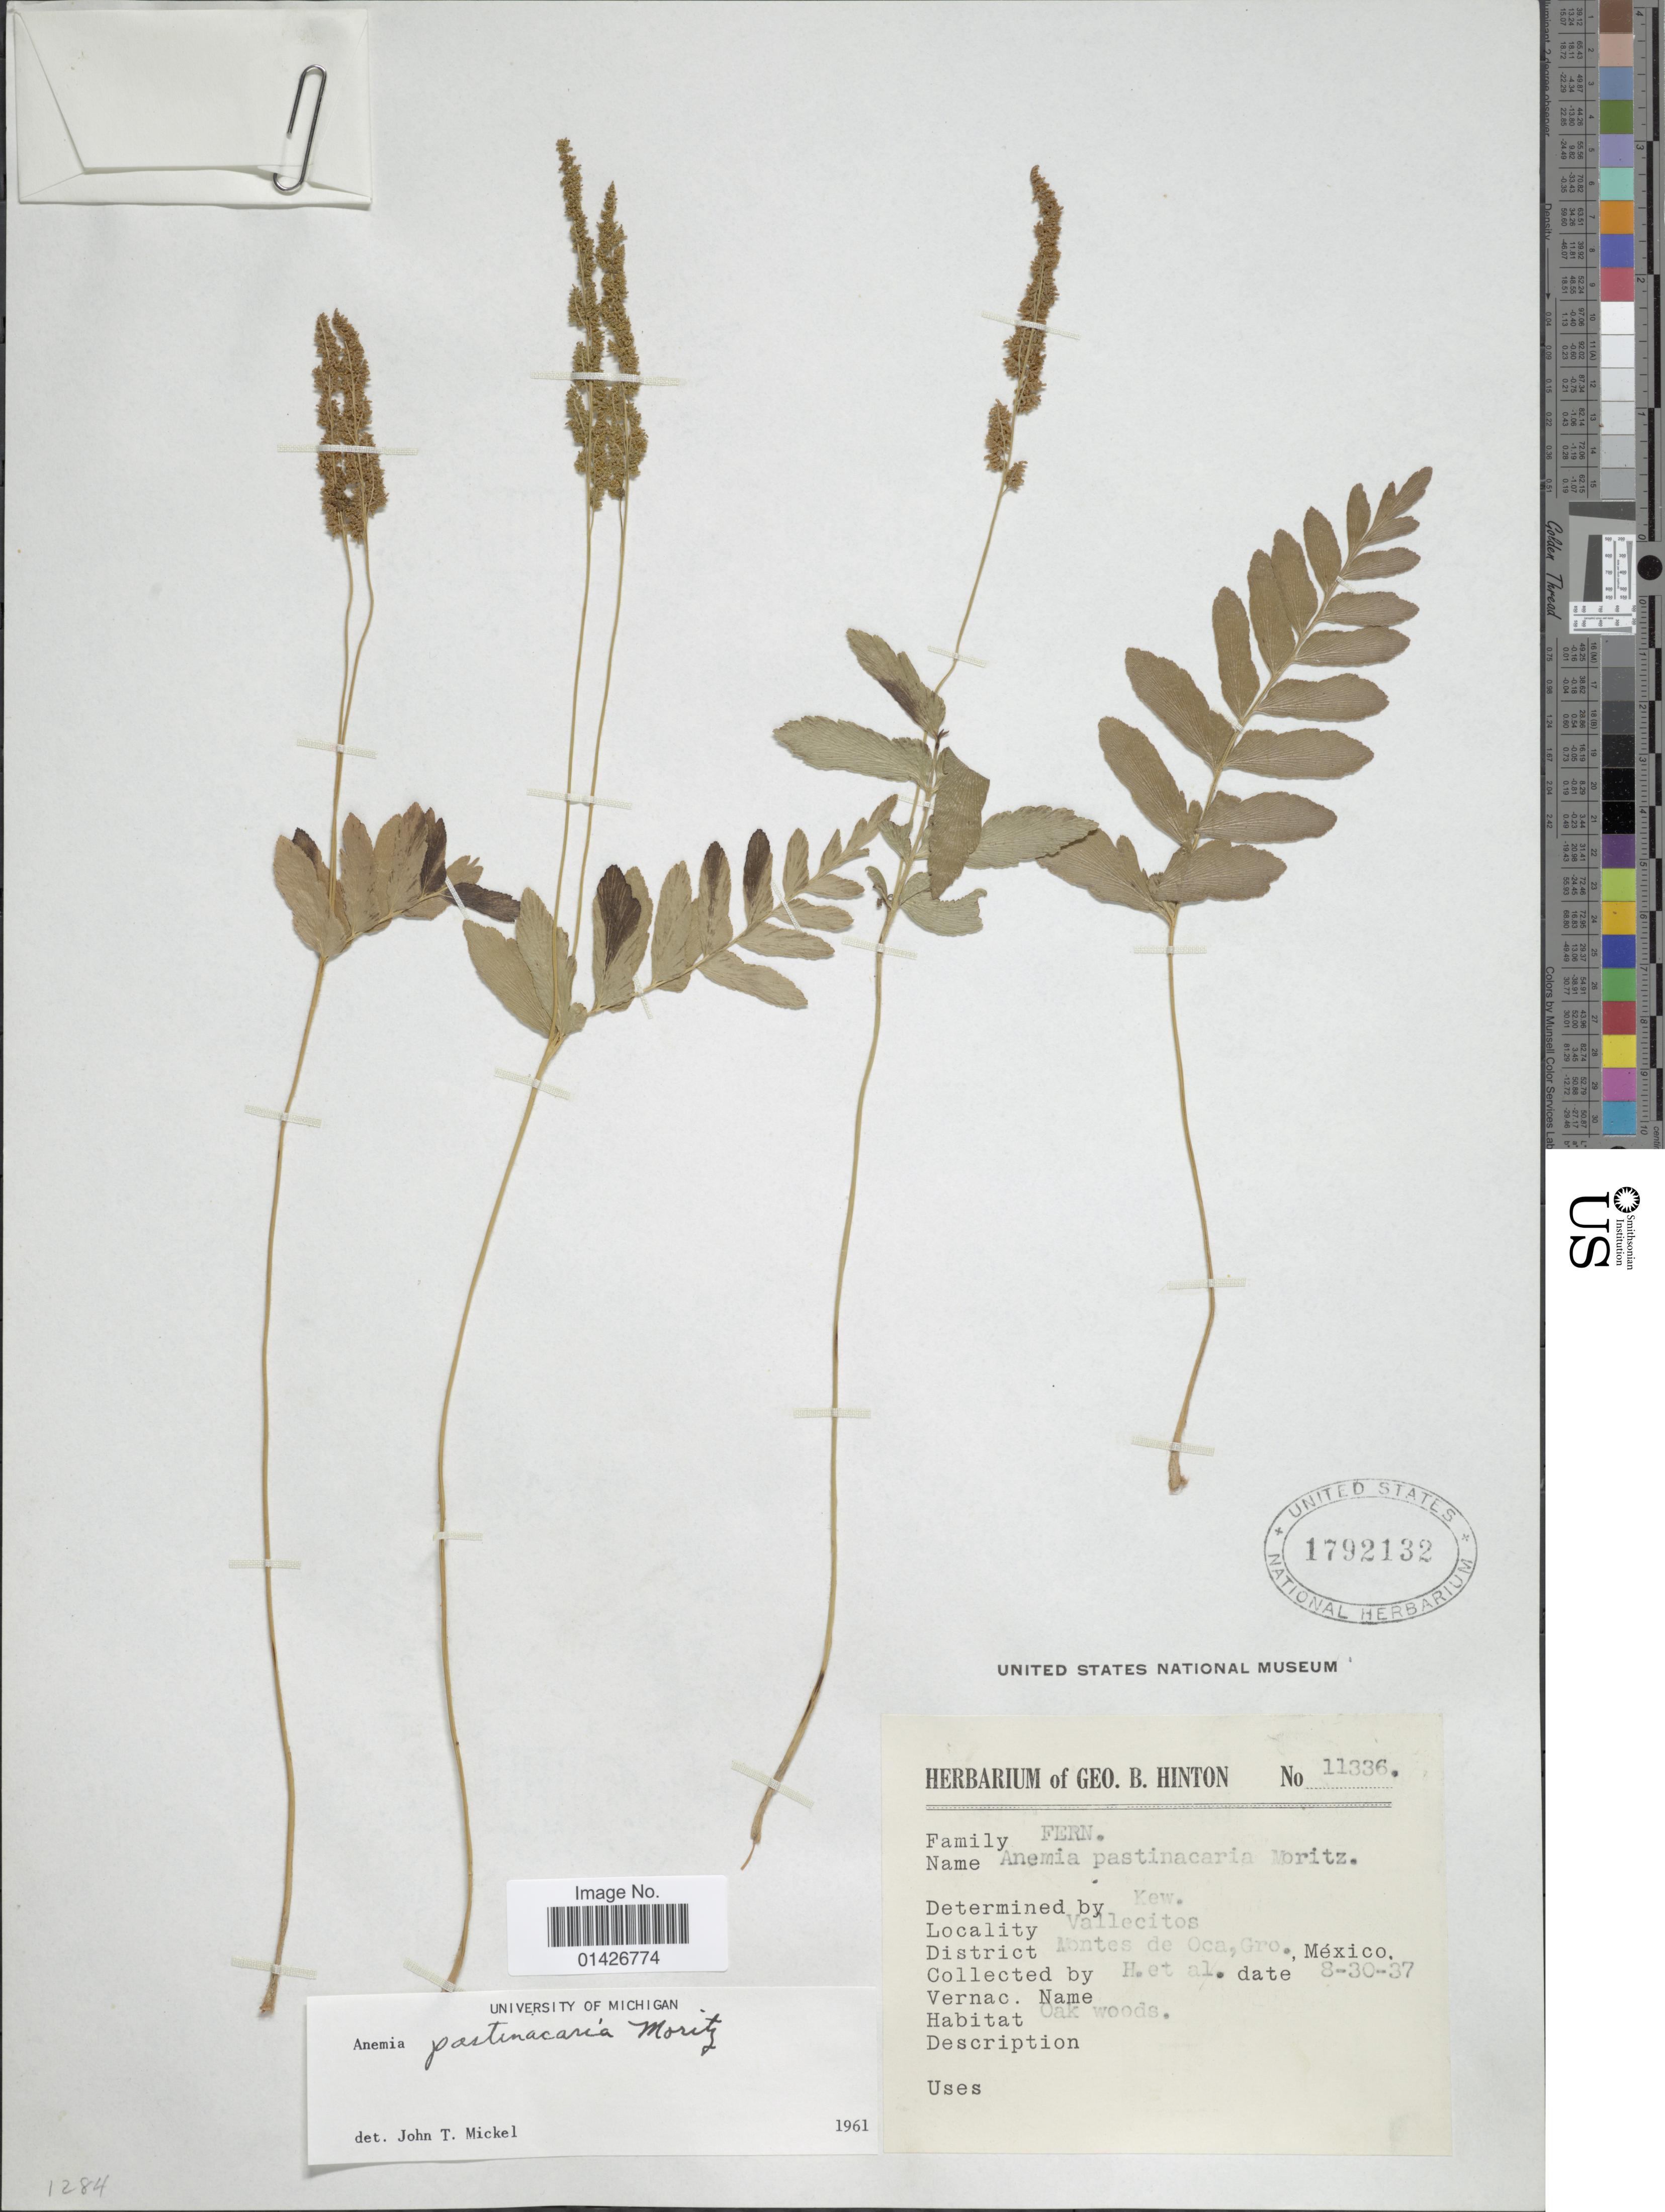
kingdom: Plantae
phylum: Tracheophyta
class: Polypodiopsida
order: Schizaeales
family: Anemiaceae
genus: Anemia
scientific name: Anemia pastinacaria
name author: Moritz ex Prantl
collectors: G. B. Hinton & et al.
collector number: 11336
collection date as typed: Transcribed d/m/y: 30/8/37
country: Mexico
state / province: Guerrero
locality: Vallecitos, Montes de Oca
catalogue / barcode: US 1792132